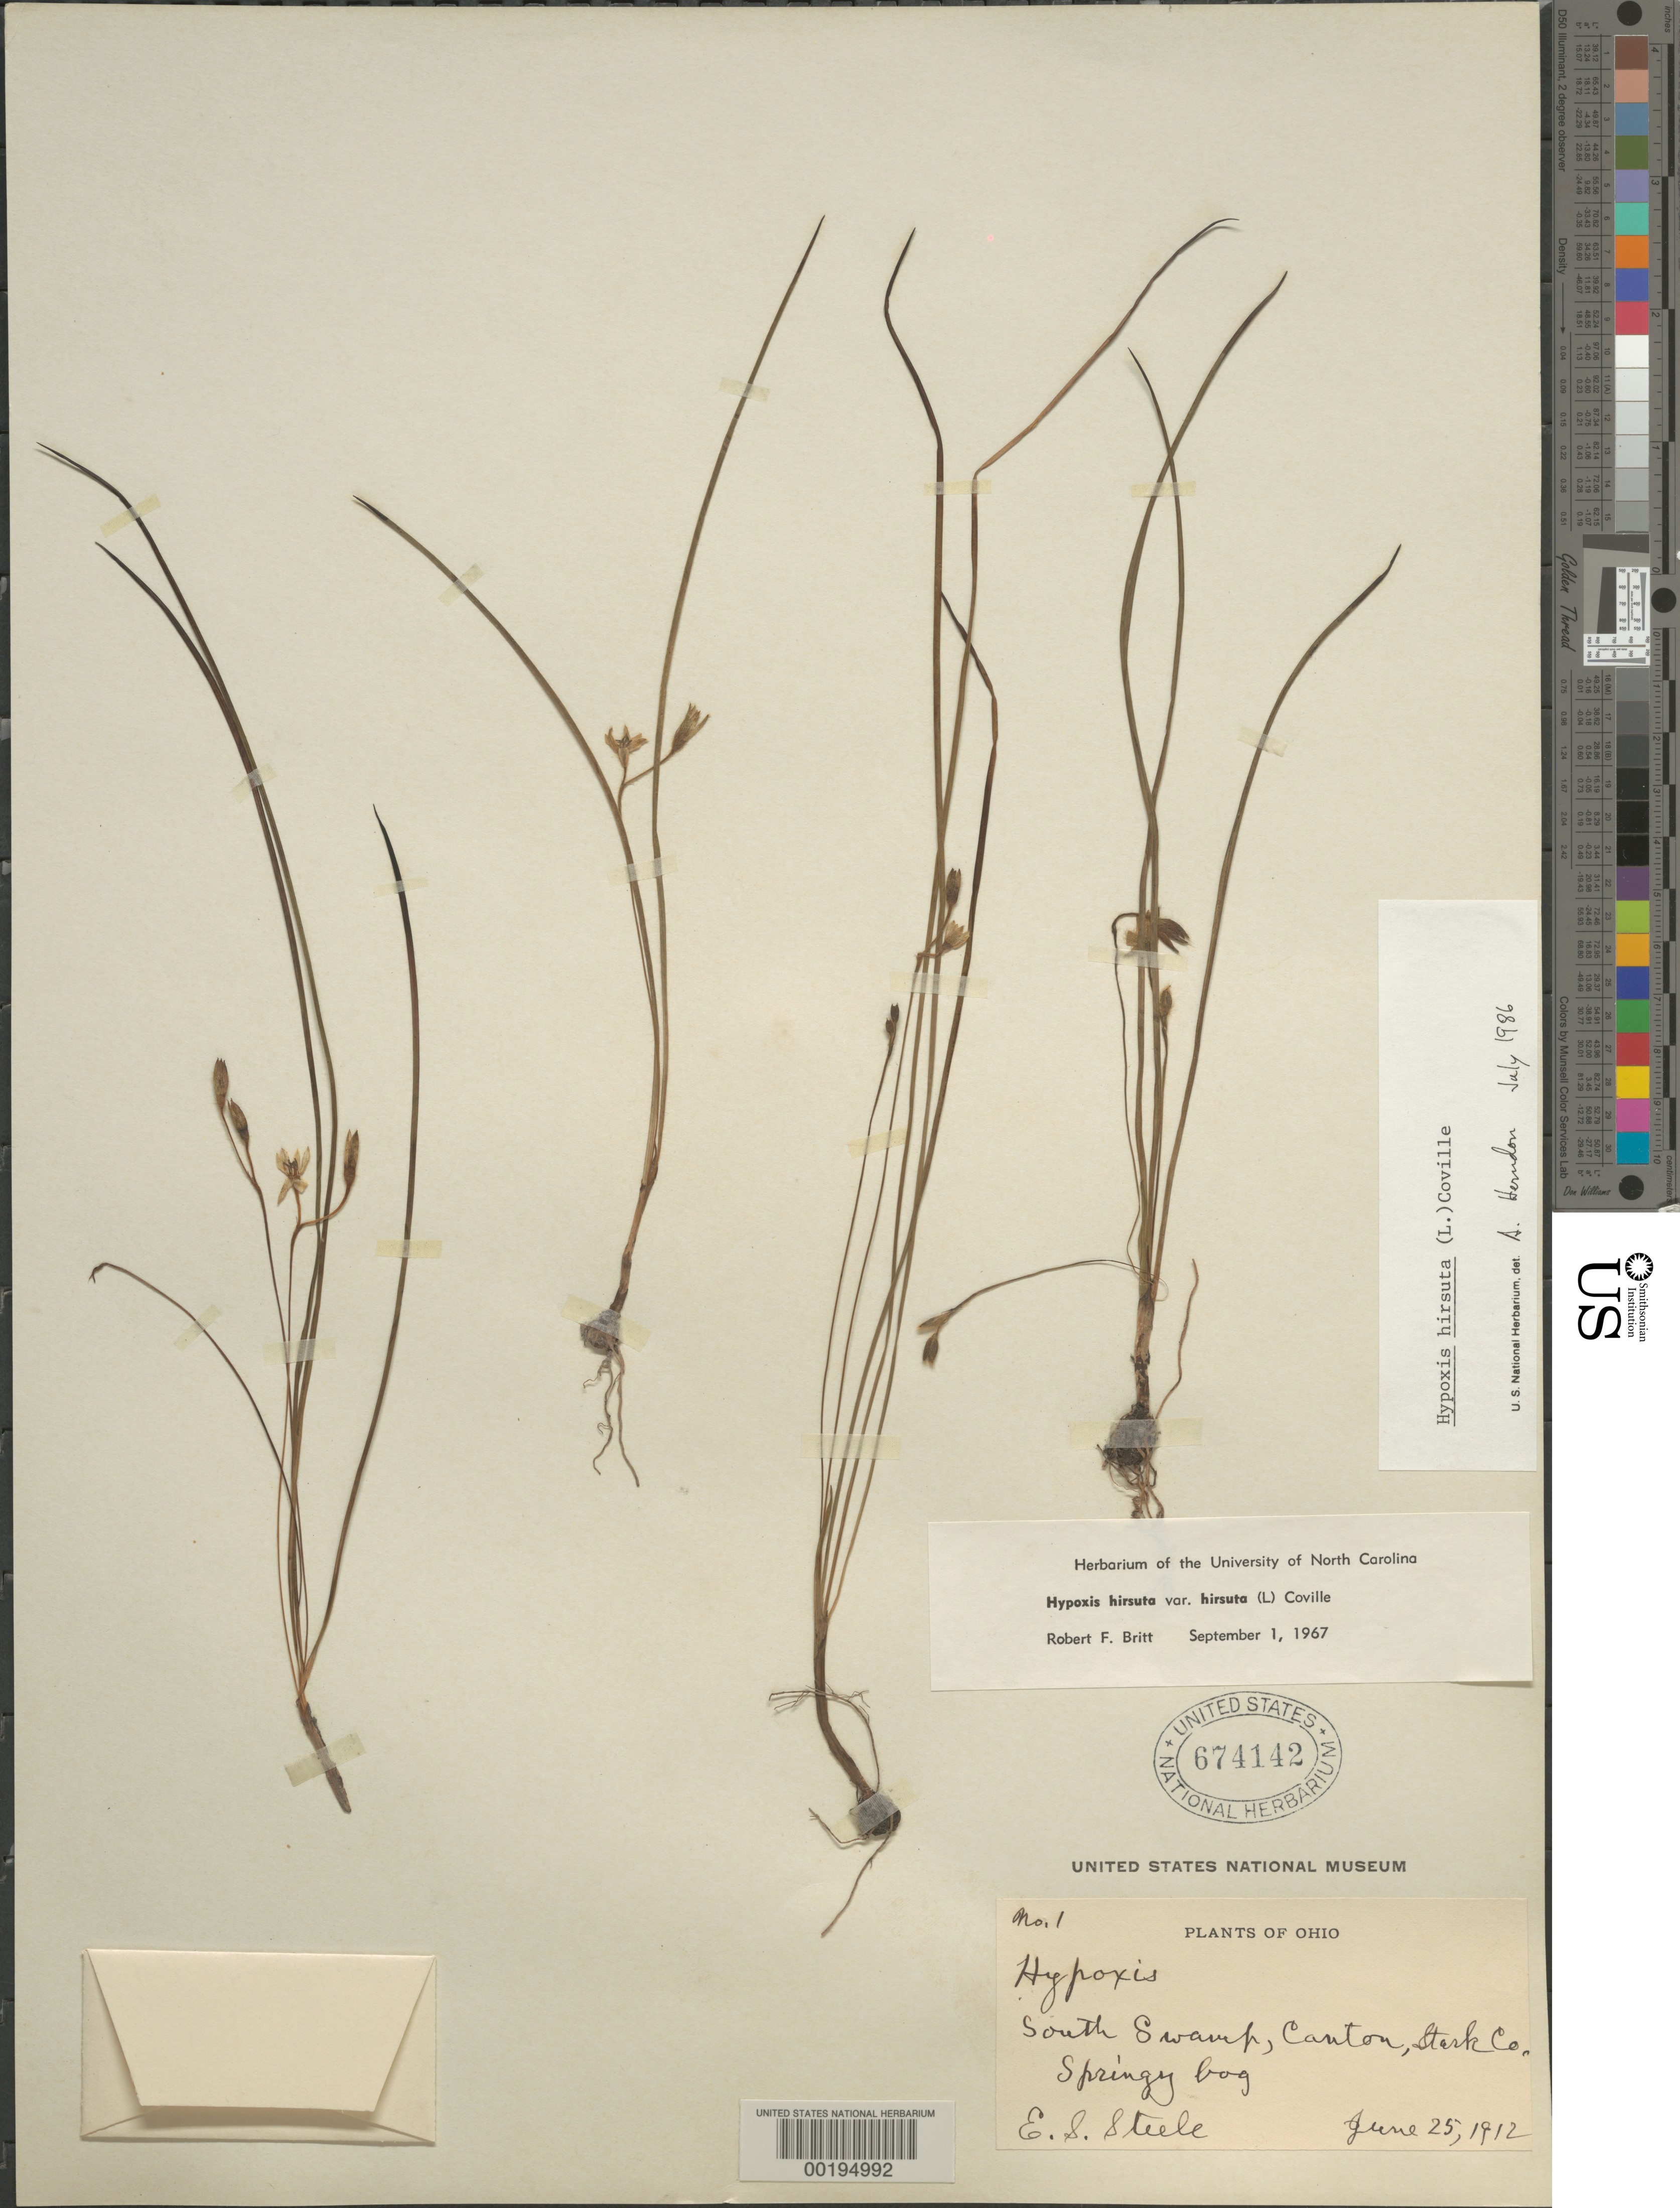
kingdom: Plantae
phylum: Tracheophyta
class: Liliopsida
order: Asparagales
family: Hypoxidaceae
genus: Hypoxis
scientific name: Hypoxis hirsuta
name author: (L.) Coville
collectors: E. Steele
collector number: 1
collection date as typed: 25 Jun 1912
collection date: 1912-06-25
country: United States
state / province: Ohio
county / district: Stark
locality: Canton, s swamp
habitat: Springy bog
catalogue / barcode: US 674142